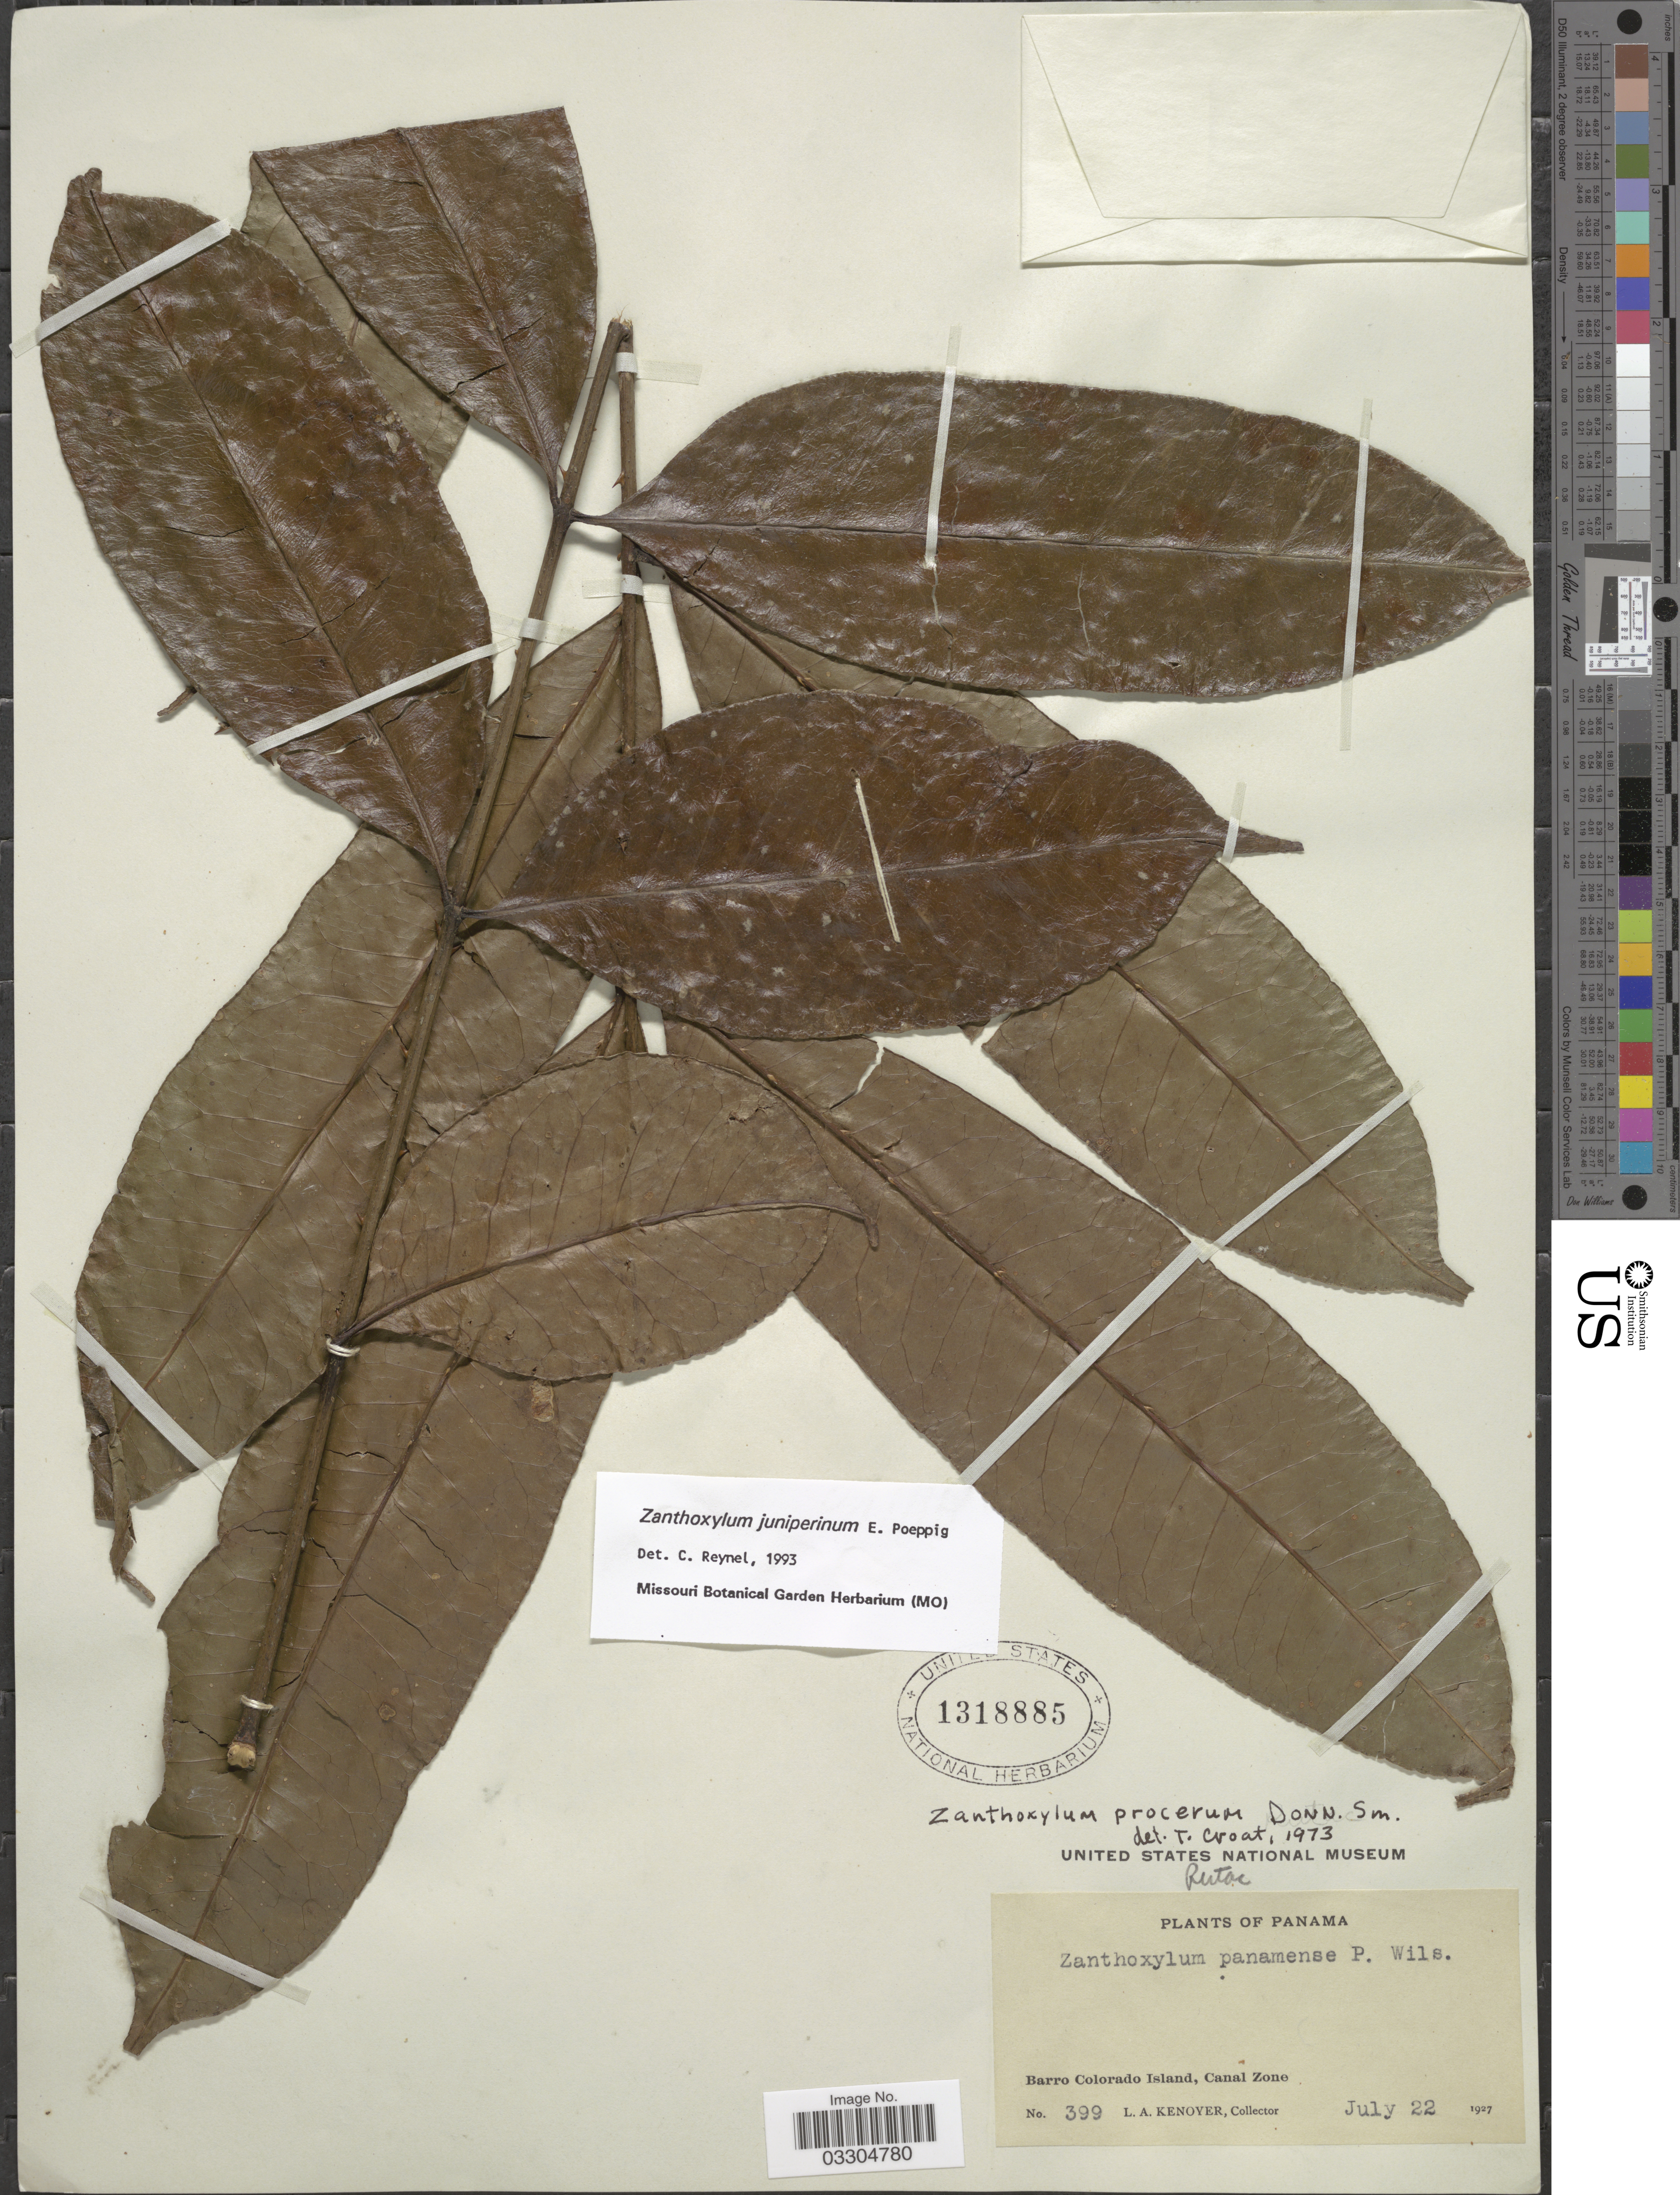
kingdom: Plantae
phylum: Tracheophyta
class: Magnoliopsida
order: Sapindales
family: Rutaceae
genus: Zanthoxylum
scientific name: Zanthoxylum procerum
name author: Donn. Sm.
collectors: L. A. Kenoyer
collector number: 399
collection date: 1927-07-22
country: Panama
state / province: Panamá Oeste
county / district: Canal Zone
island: Barro Colorado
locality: Barro Colorado Island, Canal Zone.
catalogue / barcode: US 1318885